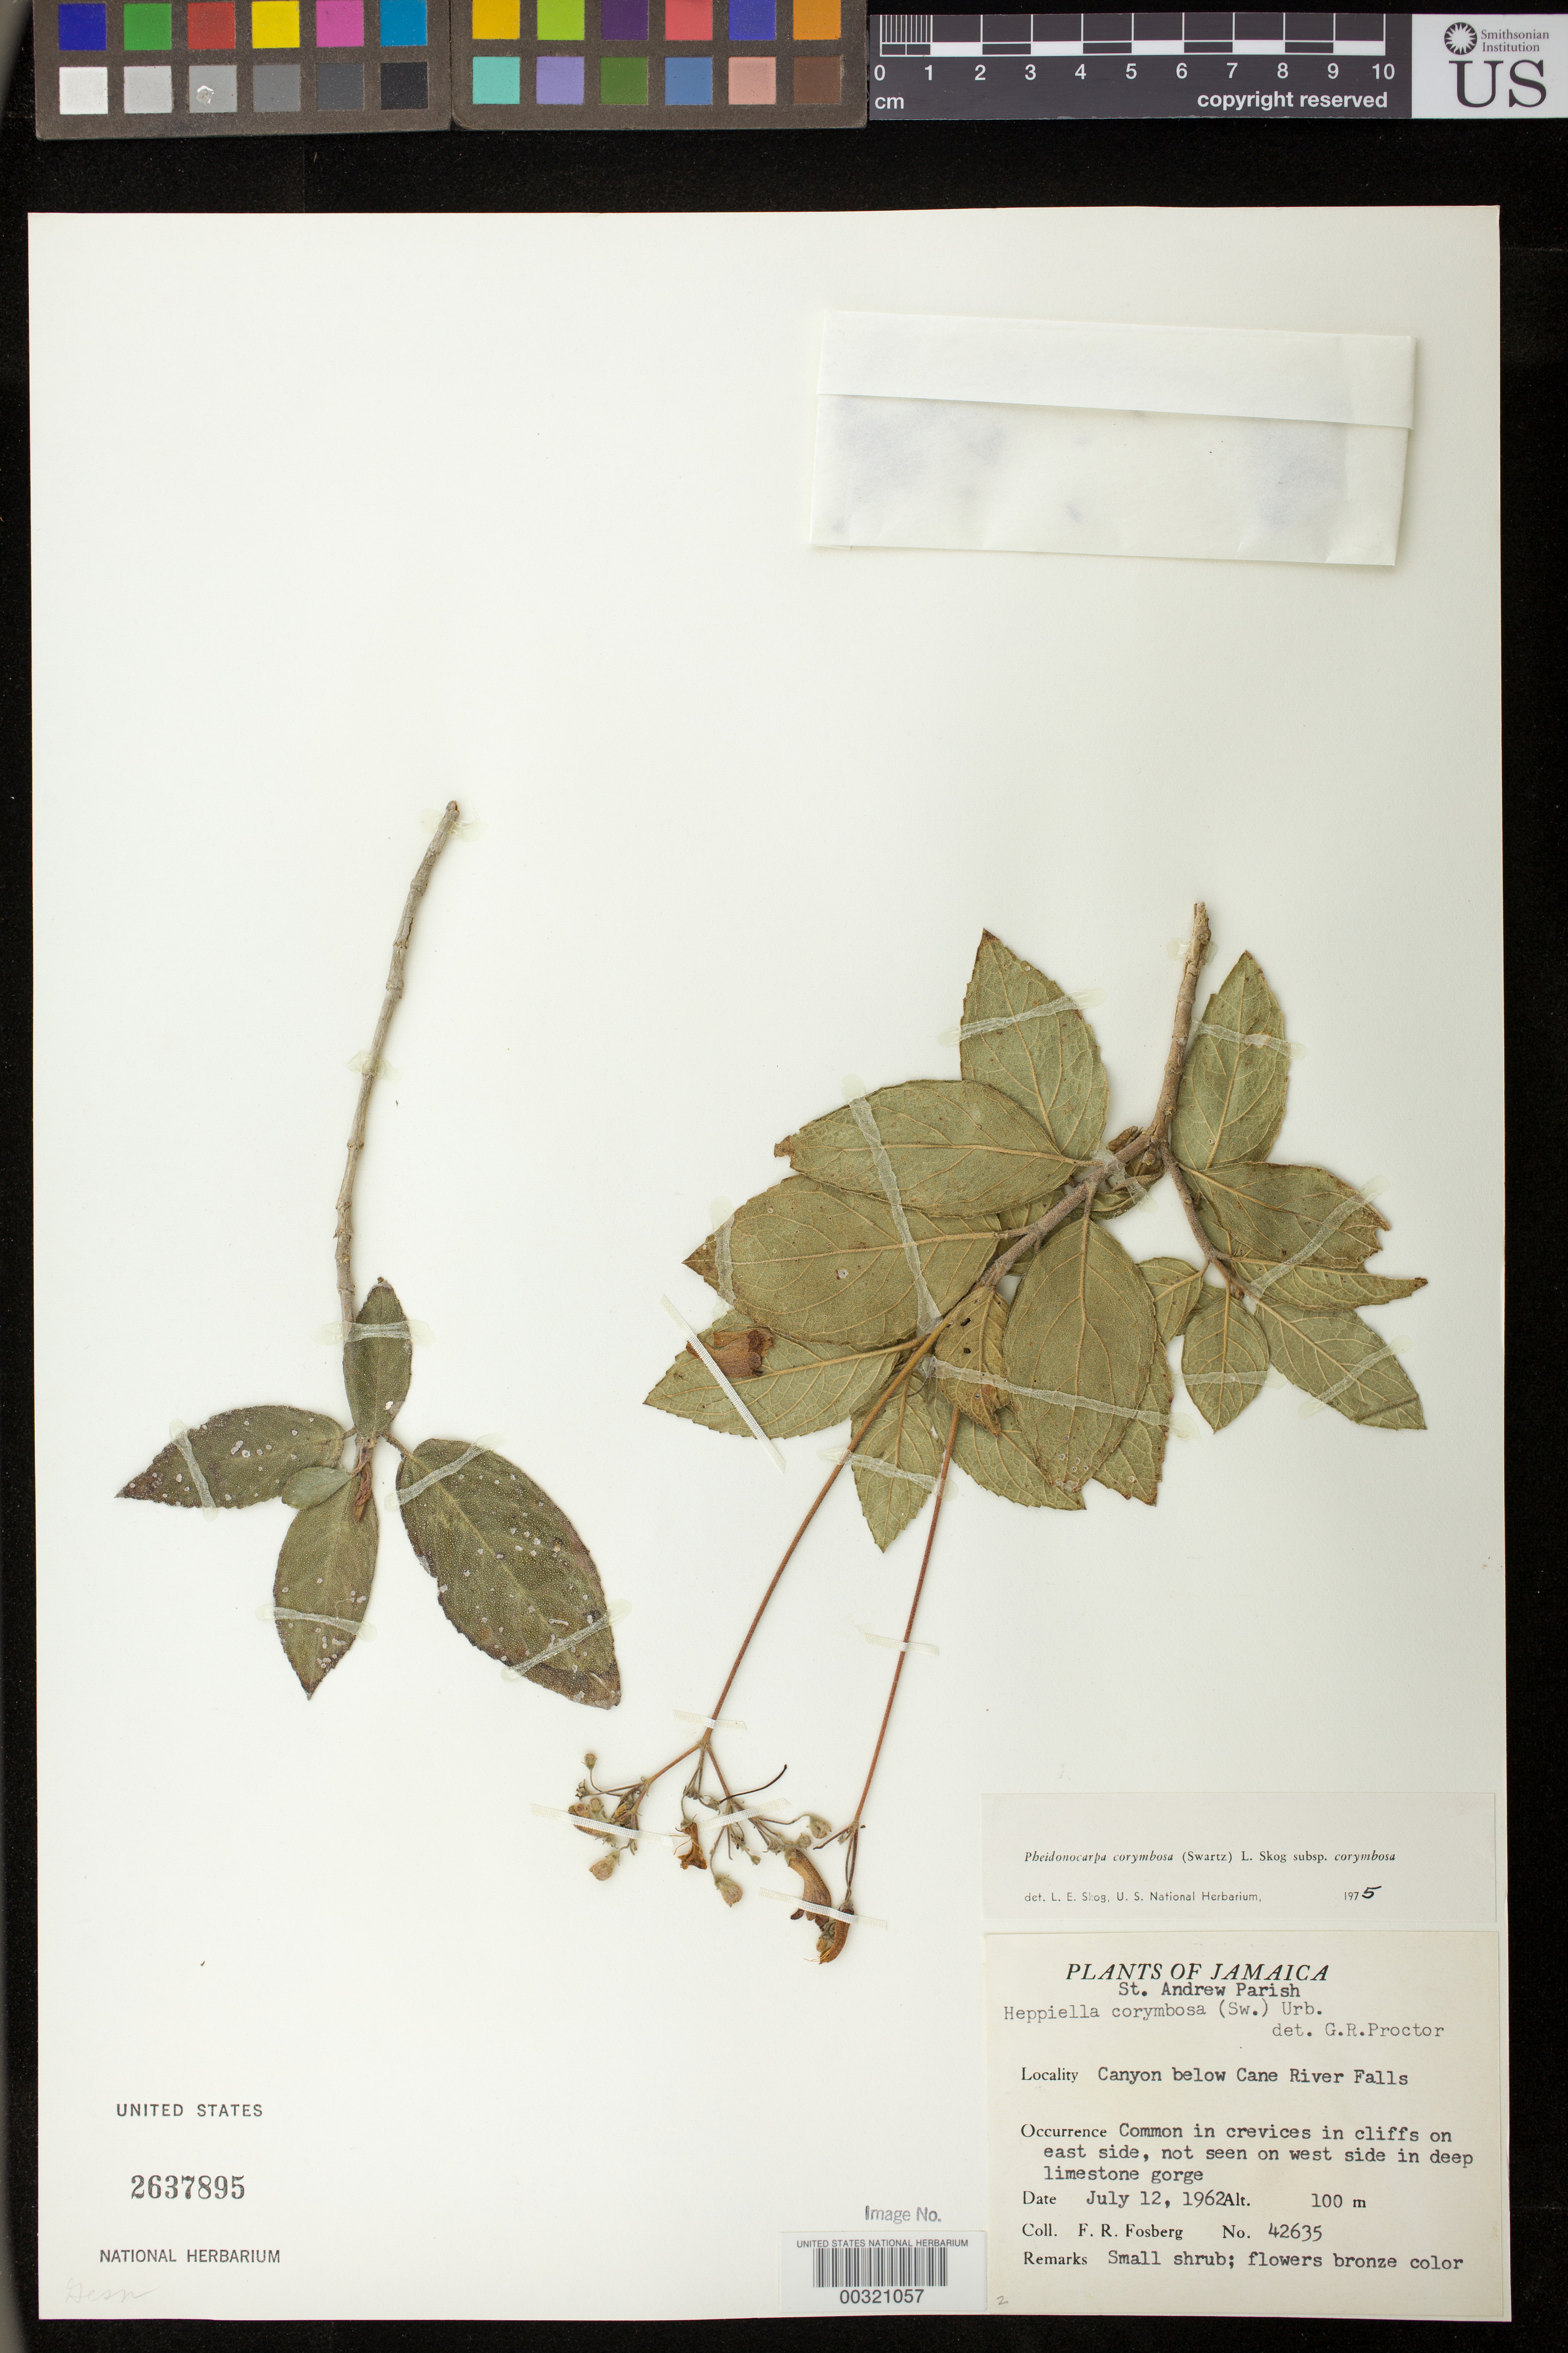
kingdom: Plantae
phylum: Tracheophyta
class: Magnoliopsida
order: Lamiales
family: Gesneriaceae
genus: Pheidonocarpa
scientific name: Pheidonocarpa corymbosa subsp. corymbosa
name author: (Sw.) L.E. Skog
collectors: F. R. Fosberg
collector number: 42635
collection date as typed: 12 Jul 1962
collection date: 1962-07-12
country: Jamaica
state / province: Saint Andrew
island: Jamaica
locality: Canyon below Cane River Falls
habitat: In crevices in cliffs on east side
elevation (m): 100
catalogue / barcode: US 2637895